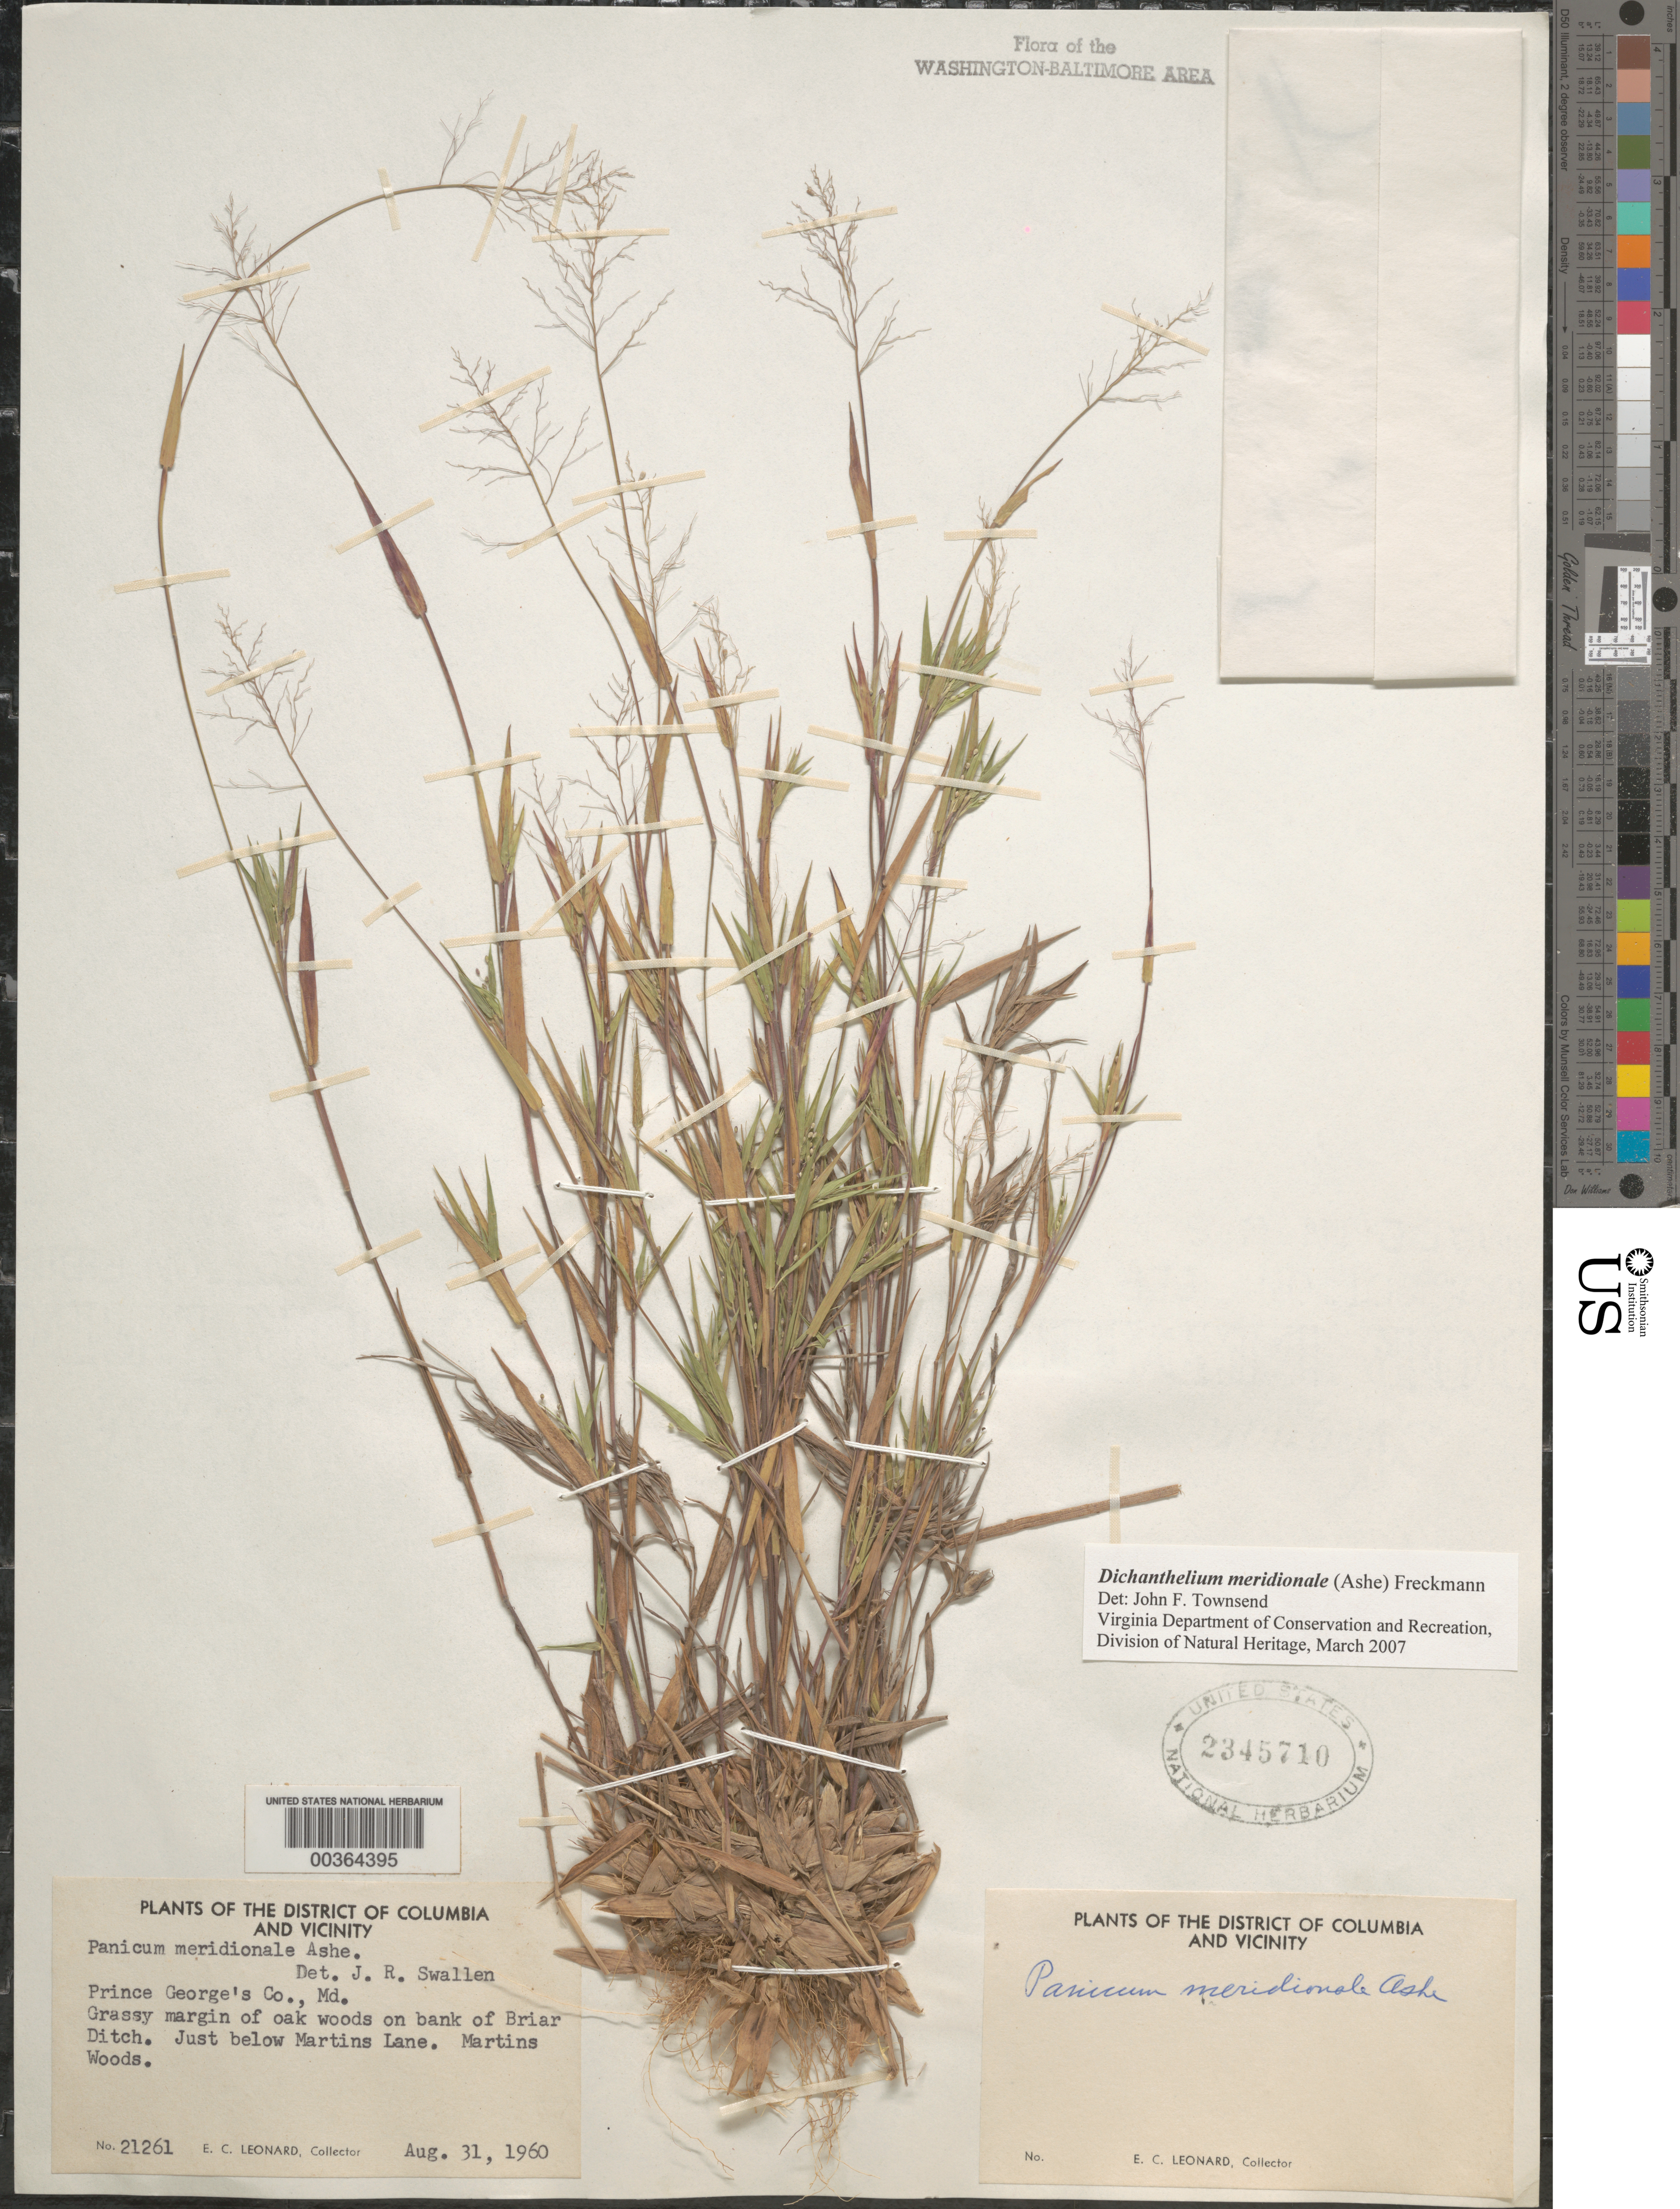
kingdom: Plantae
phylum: Tracheophyta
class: Liliopsida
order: Poales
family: Poaceae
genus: Dichanthelium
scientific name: Dichanthelium meridionale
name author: (Ashe) Freckmann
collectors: E. C. Leonard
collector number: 21261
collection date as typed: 31 Aug 1960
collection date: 1960-08-31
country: United States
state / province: Maryland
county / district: Prince George's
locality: Briar Ditch, below Martins Lane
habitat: Grassy margin of oak woods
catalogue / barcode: US 2345710